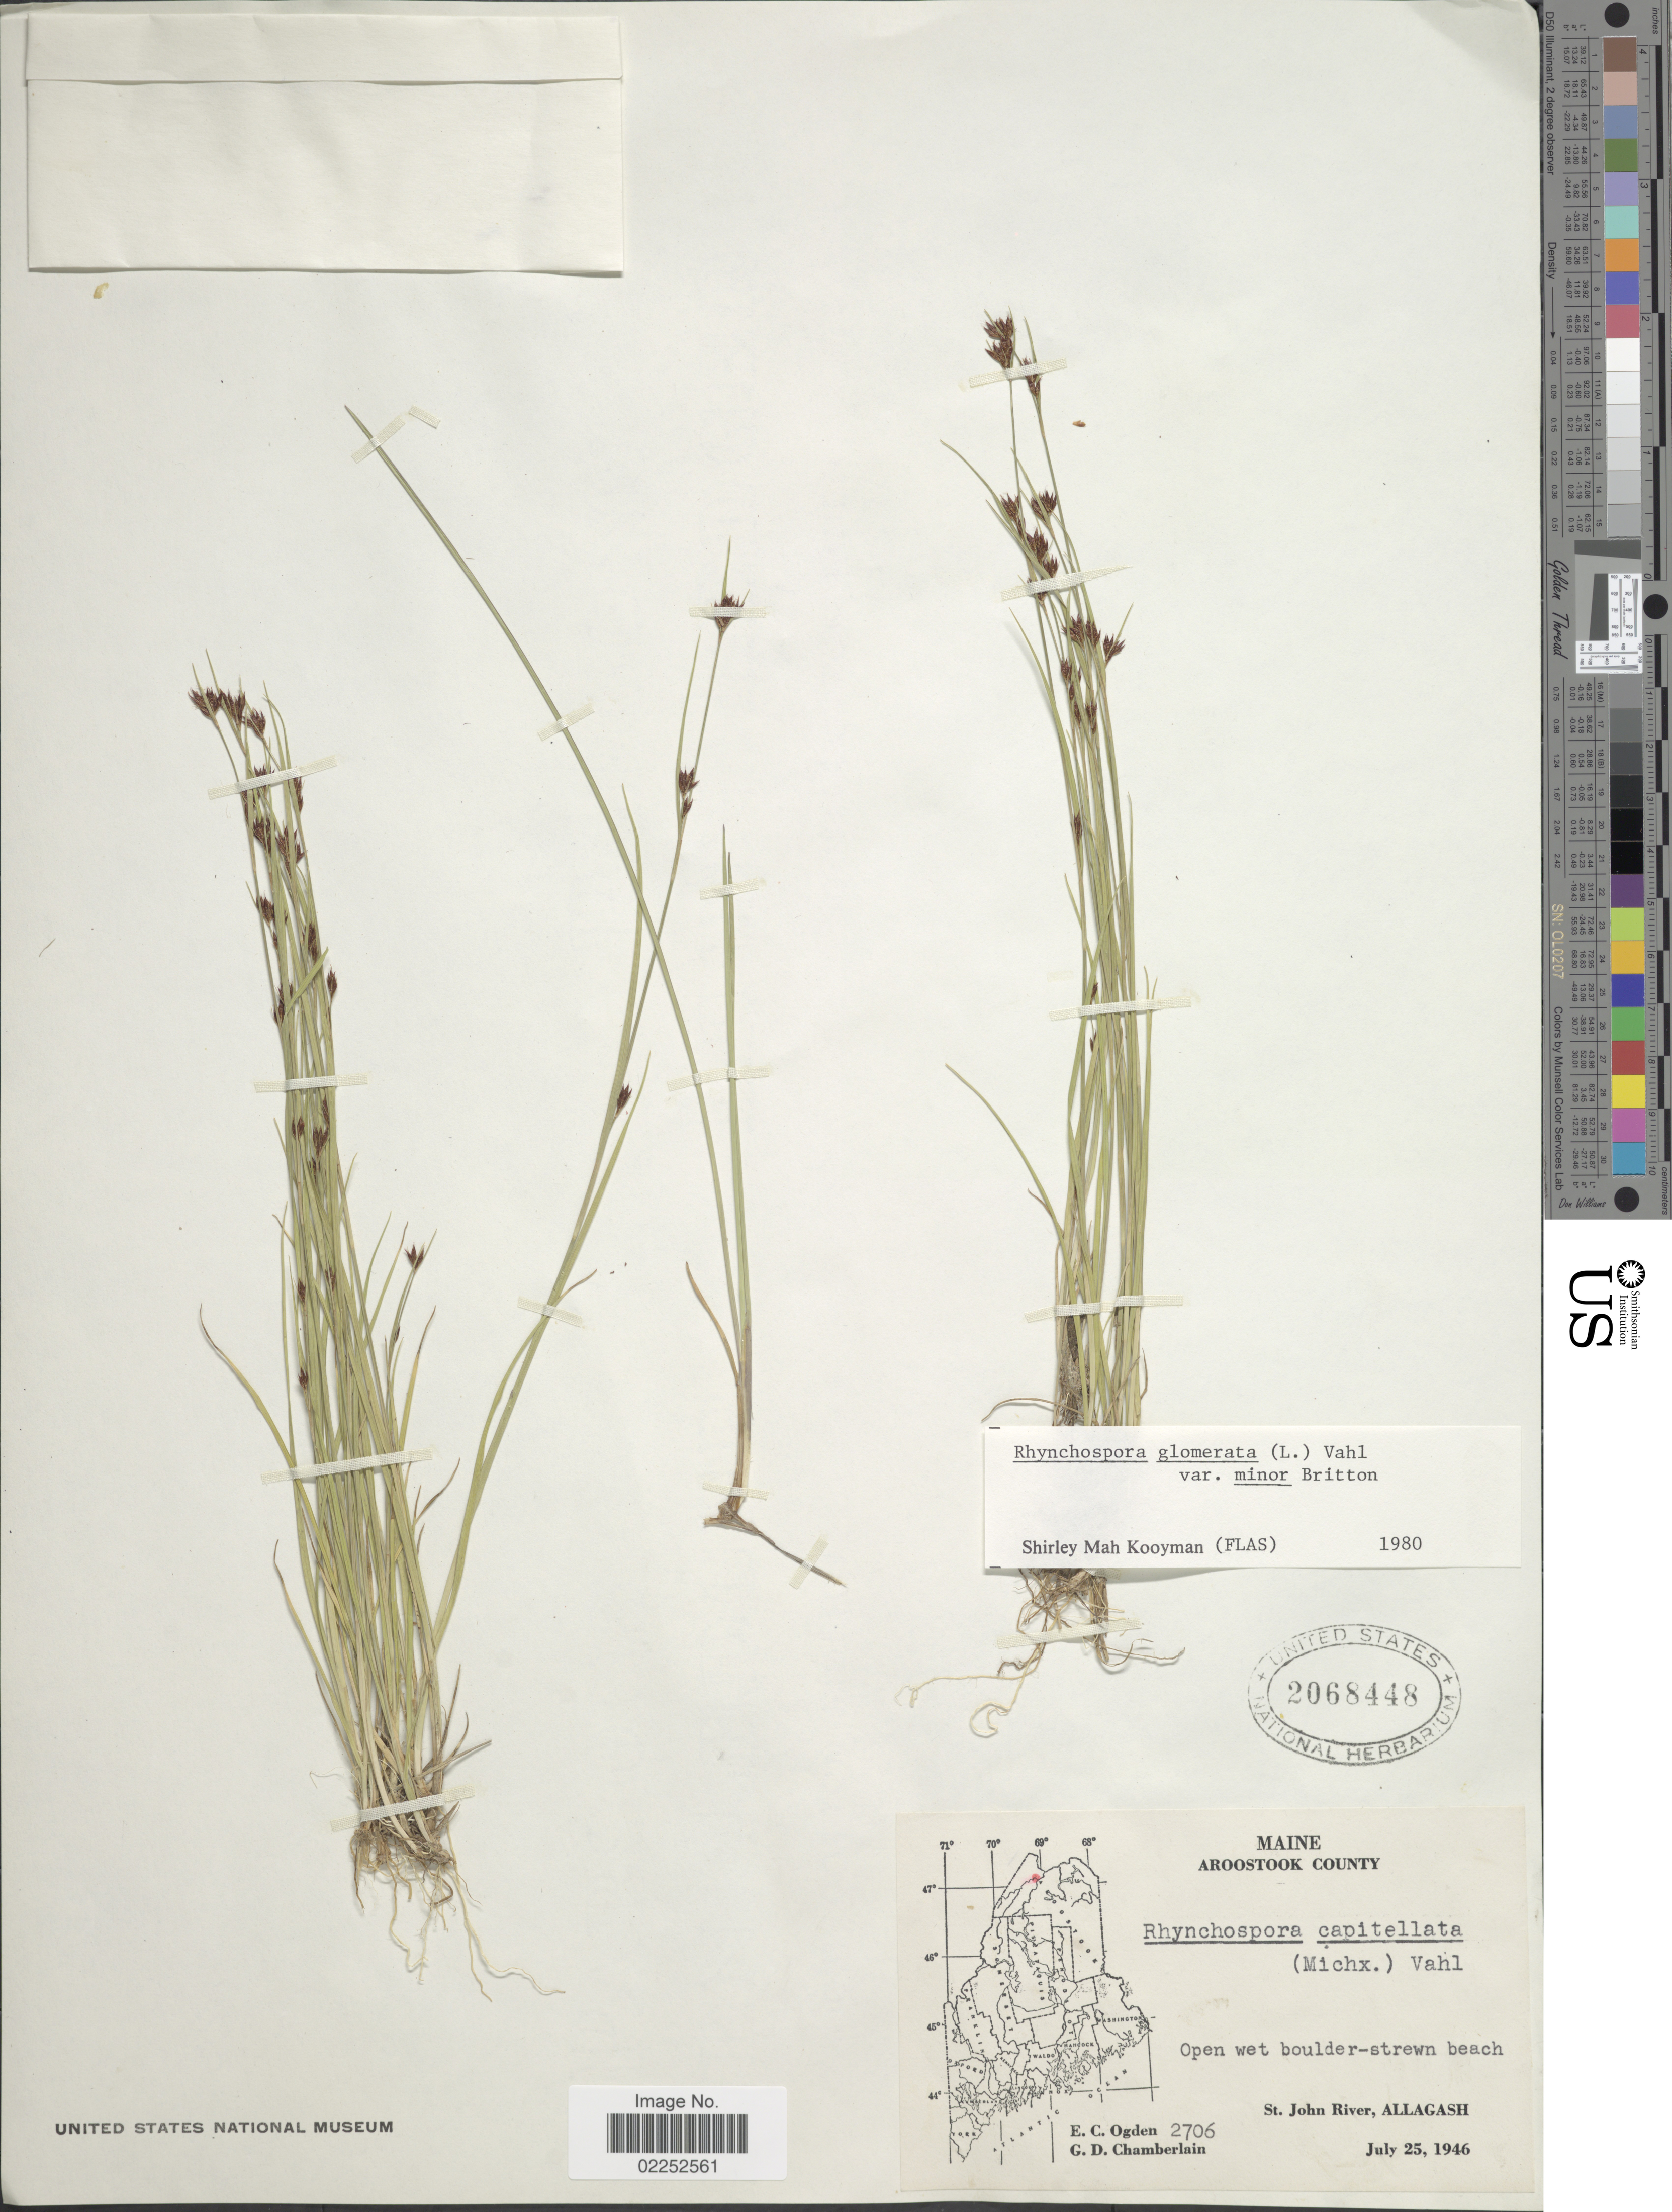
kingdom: Plantae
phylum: Tracheophyta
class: Liliopsida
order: Poales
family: Cyperaceae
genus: Rhynchospora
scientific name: Rhynchospora capitellata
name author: (Michx.) Vahl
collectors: E. Ogden & G. D. Chamberlain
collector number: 2706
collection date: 1946-07-25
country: United States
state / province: Maine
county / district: Aroostook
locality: Open wet boulder-strewn beach, St. John River, Allagash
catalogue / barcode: US 2068448